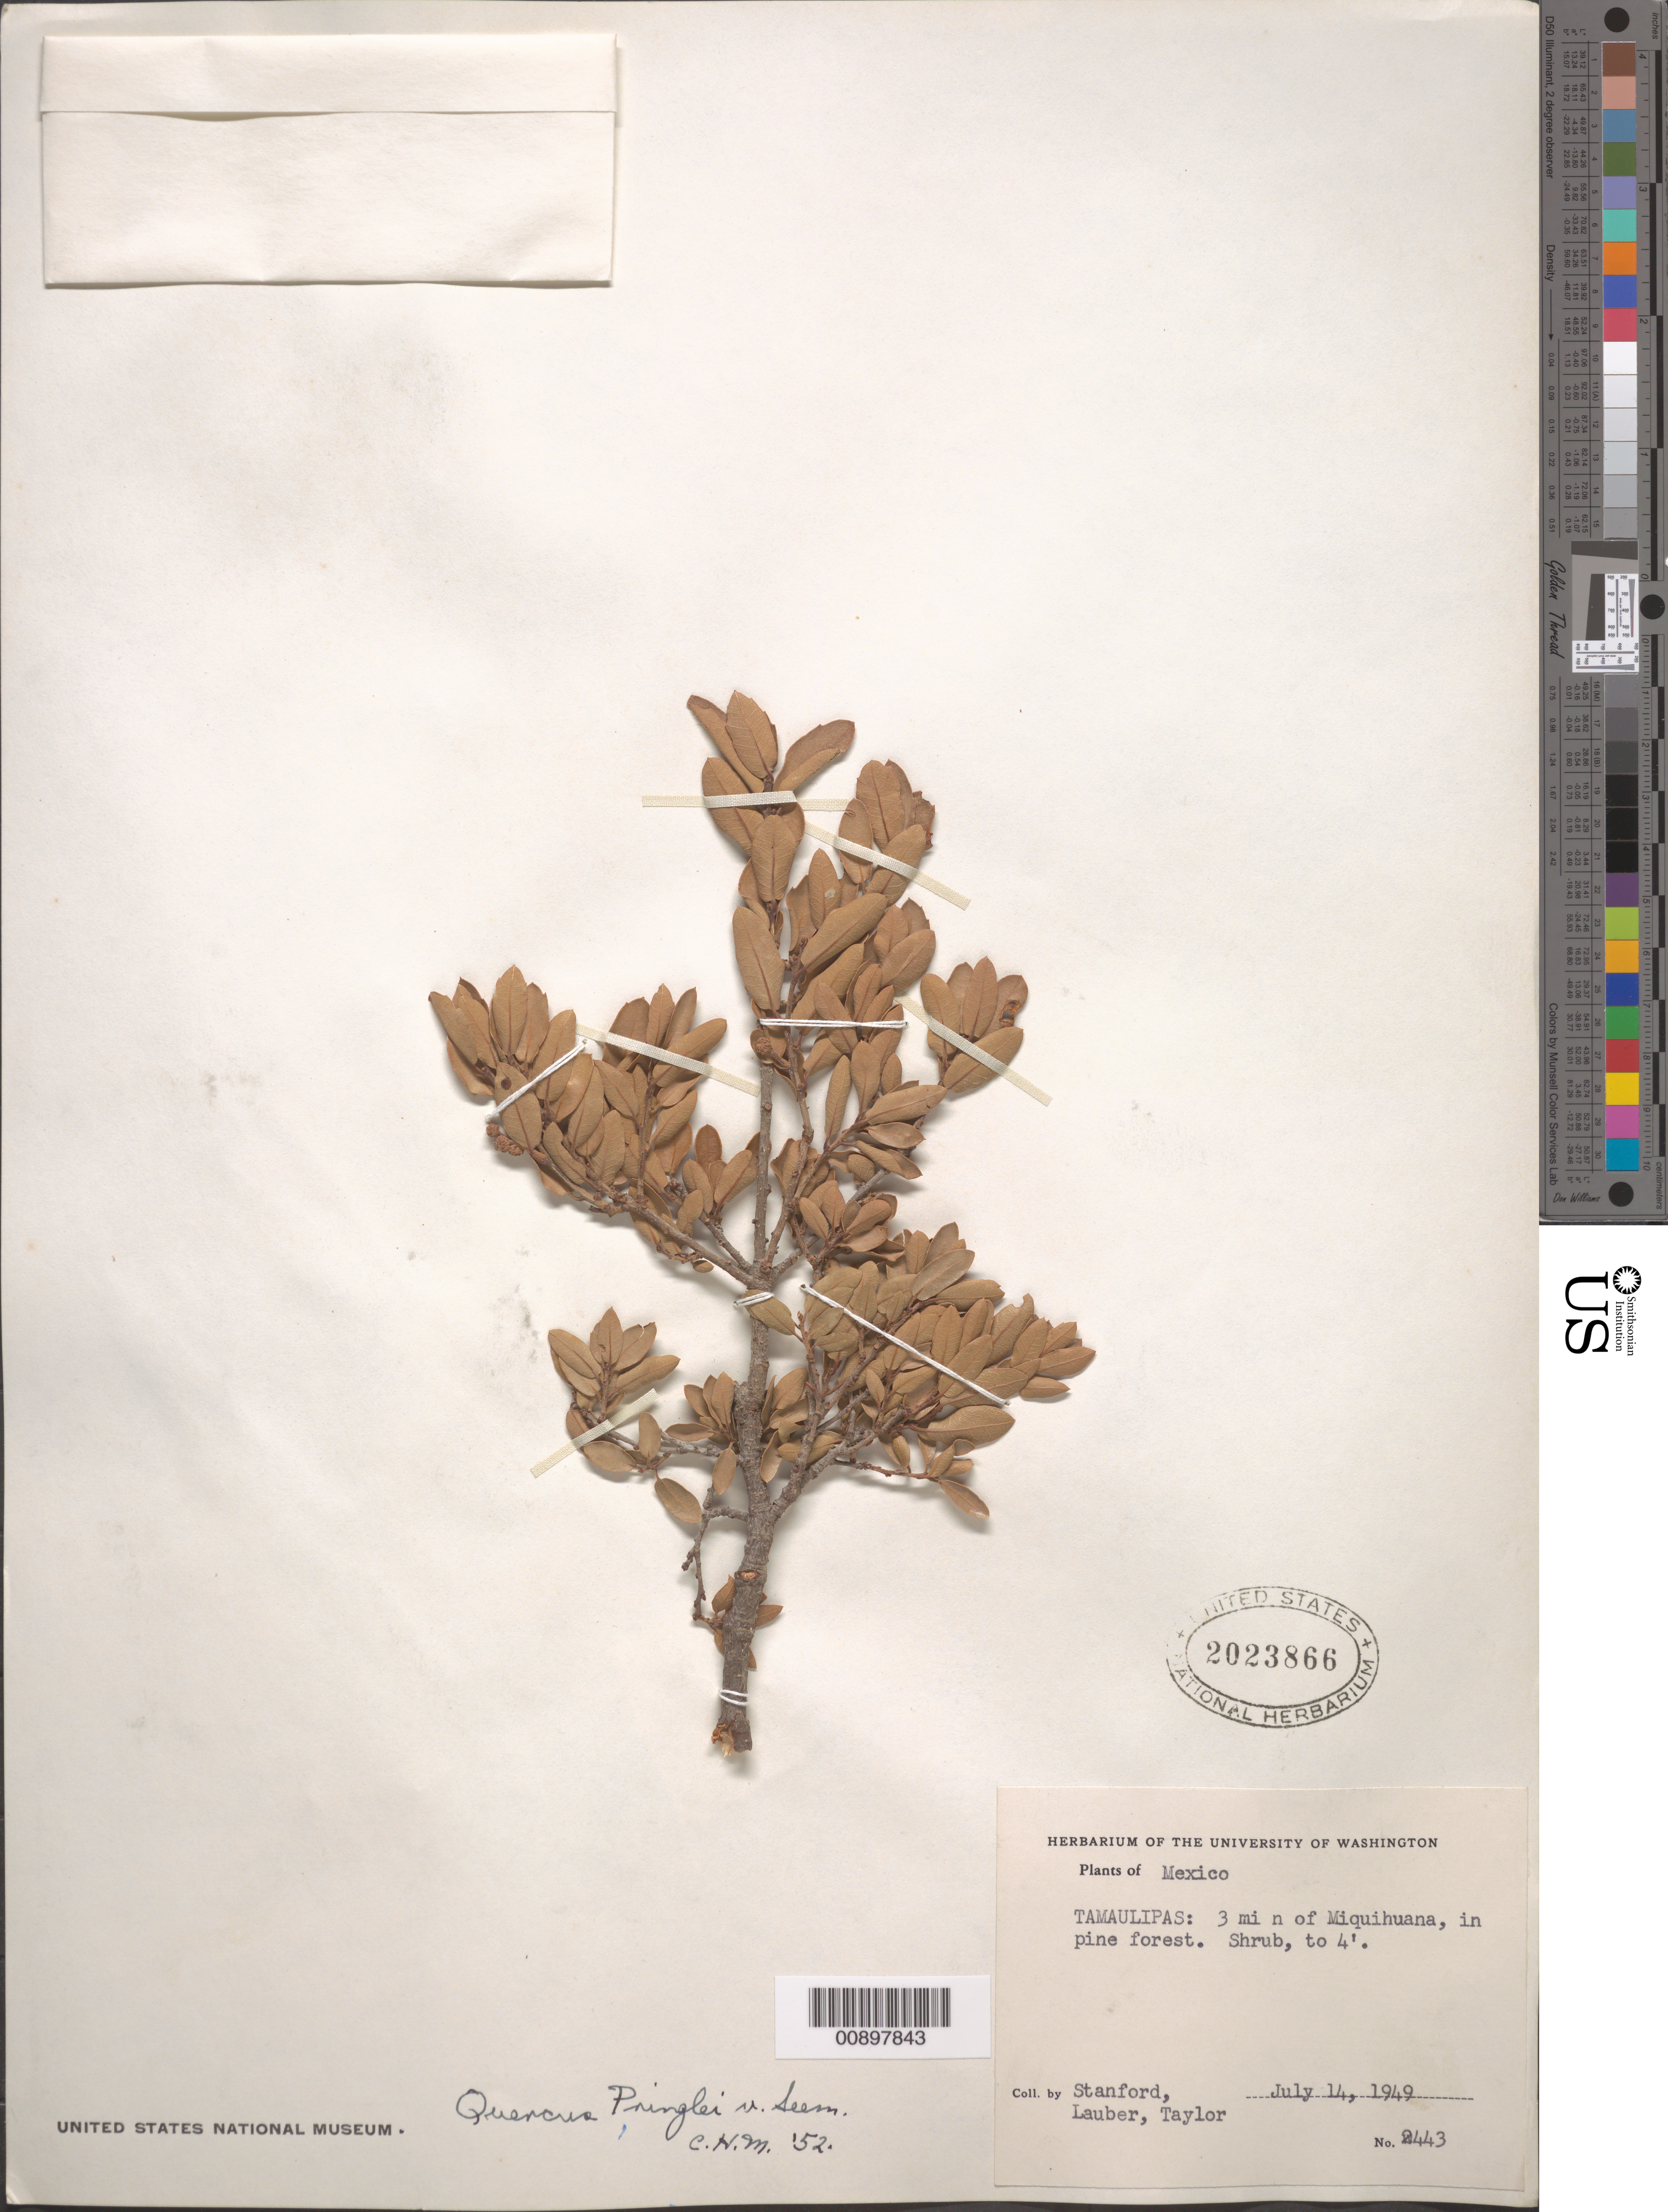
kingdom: Plantae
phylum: Tracheophyta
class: Magnoliopsida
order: Fagales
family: Fagaceae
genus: Quercus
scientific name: Quercus pringlei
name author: Seemen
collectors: -. Stanford, Lauber, -- & -- Taylor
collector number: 2443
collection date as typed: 14 Jul 1949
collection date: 1949-07-14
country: Mexico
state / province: Tamaulipas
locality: Tamaulipas, 3 mi N of Miquihuana.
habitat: In pine forest.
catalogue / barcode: US 2023866